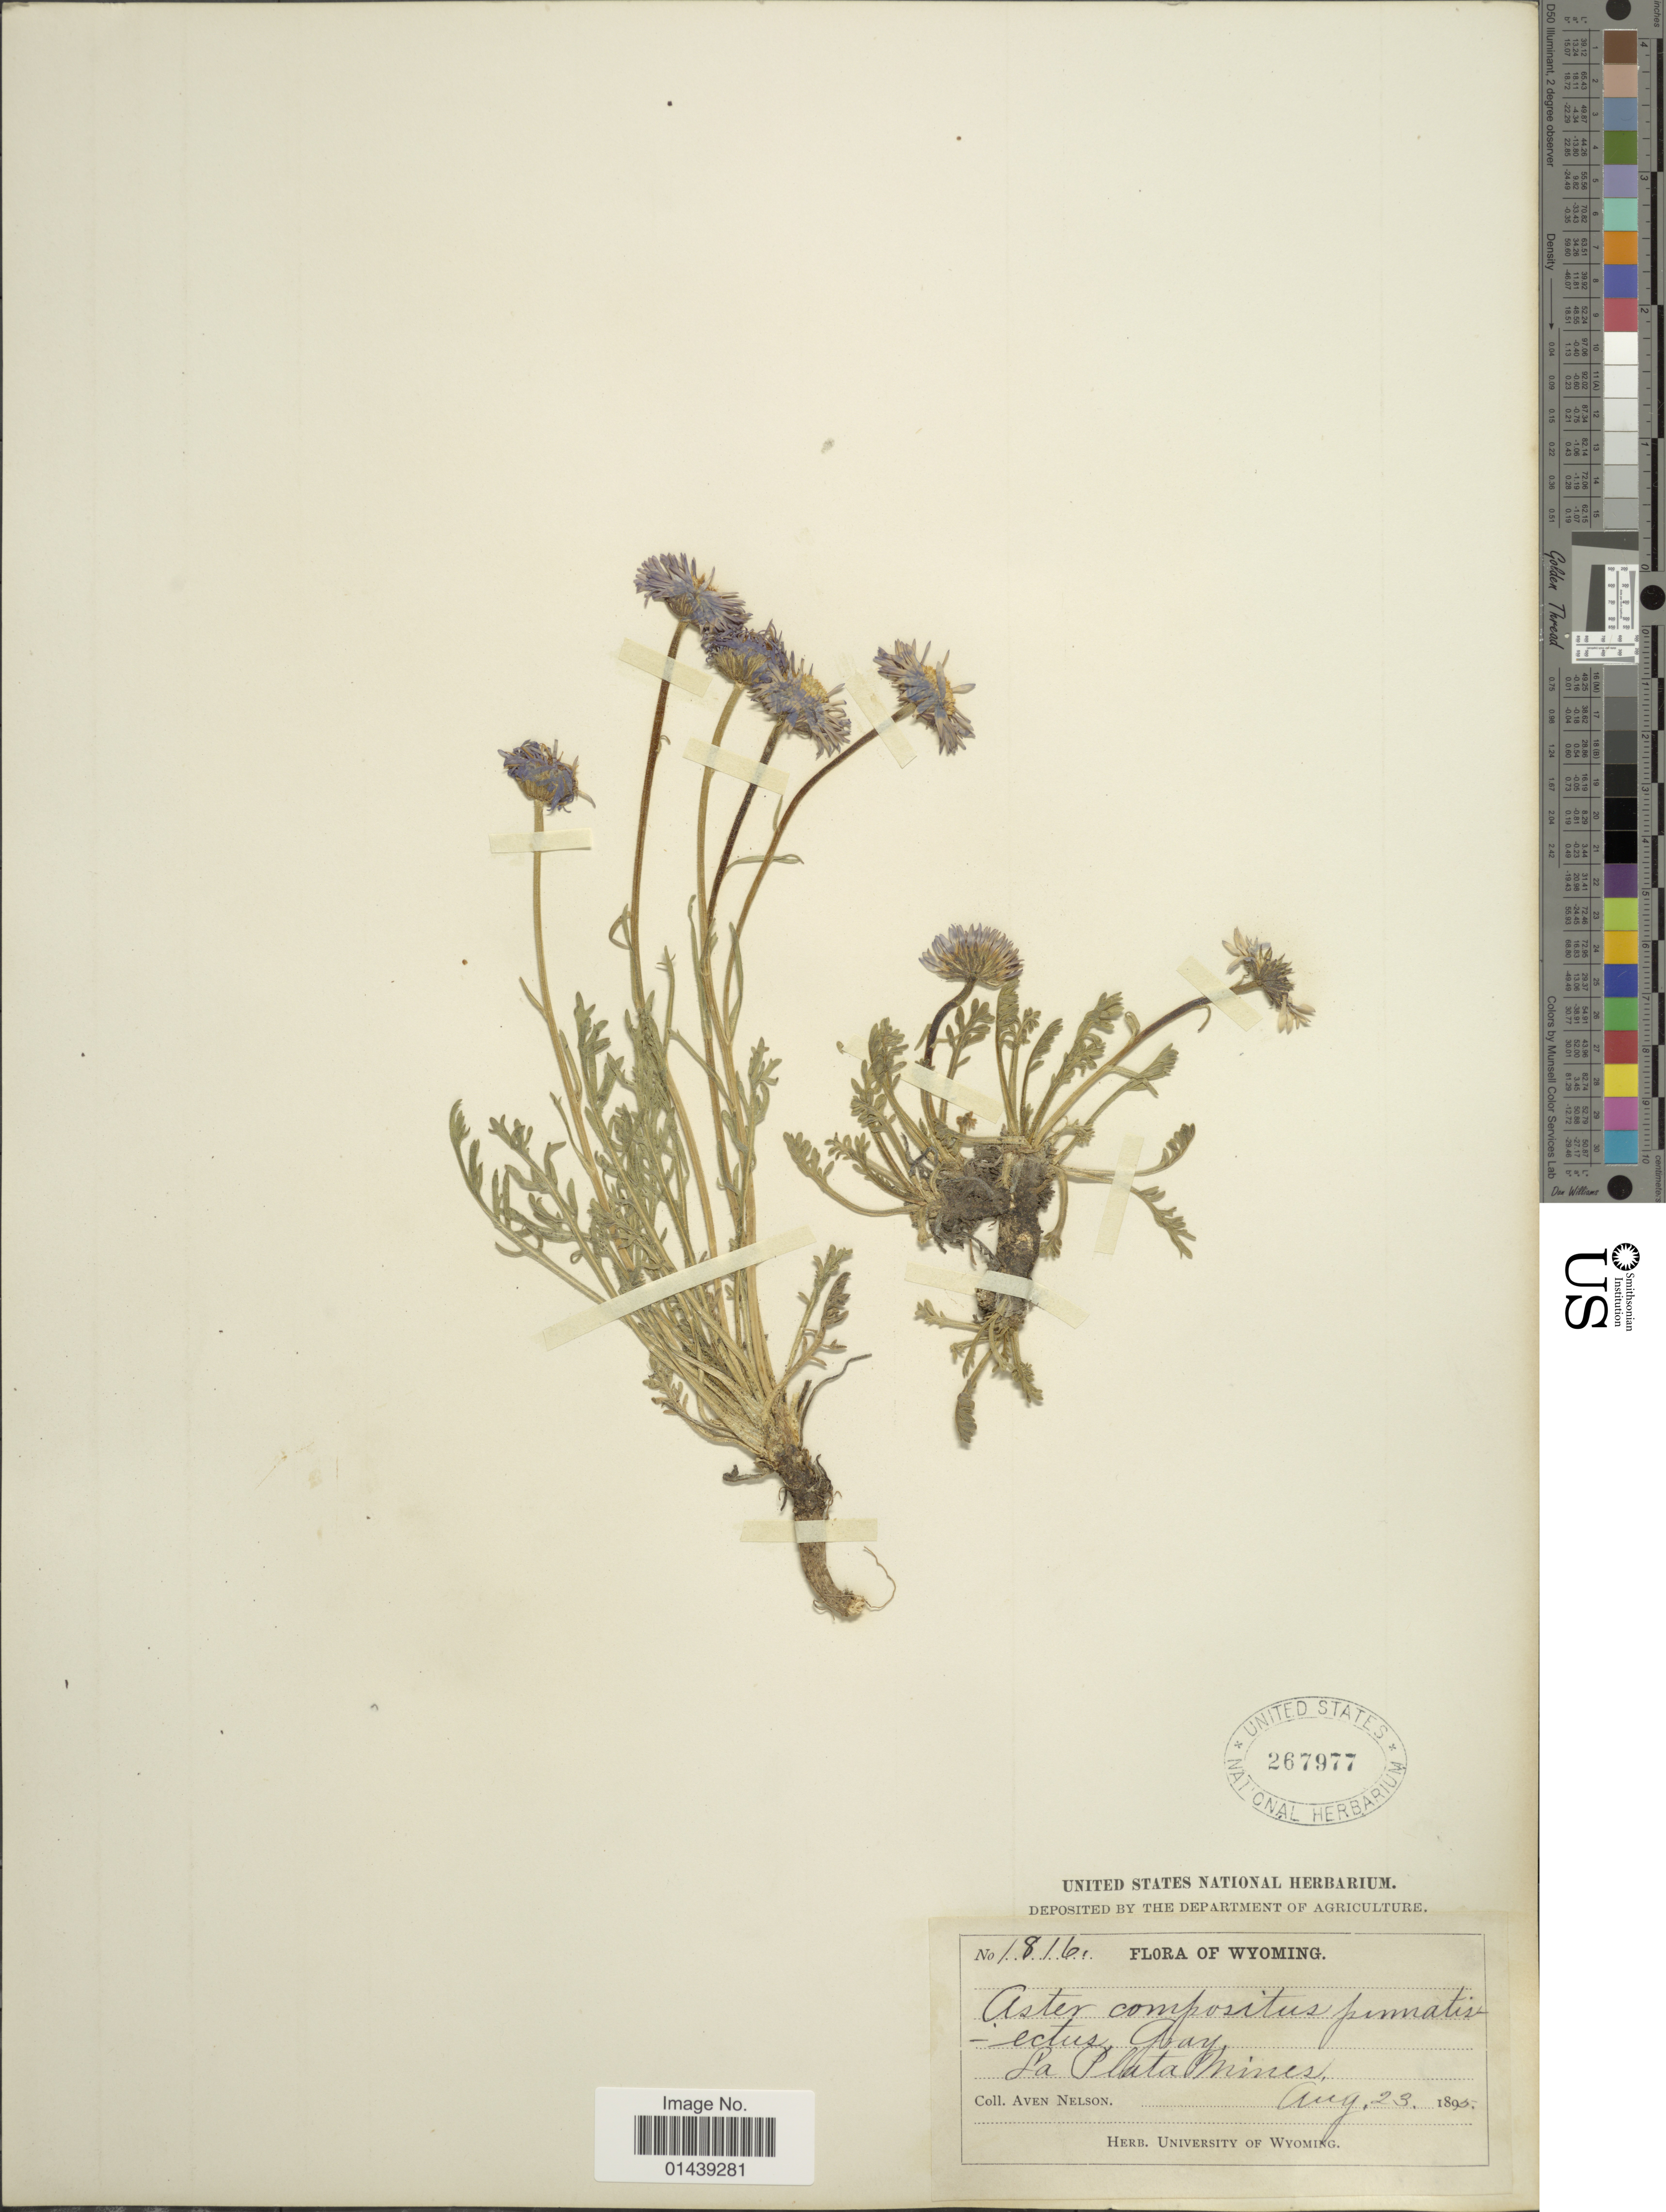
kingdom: Plantae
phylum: Tracheophyta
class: Magnoliopsida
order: Asterales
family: Asteraceae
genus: Erigeron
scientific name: Erigeron pinnatisectus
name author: (A. Gray) A. Nelson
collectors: A. Nelson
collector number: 1816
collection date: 1895-08-23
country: United States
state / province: Wyoming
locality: La Plata Mines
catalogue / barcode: US 267977